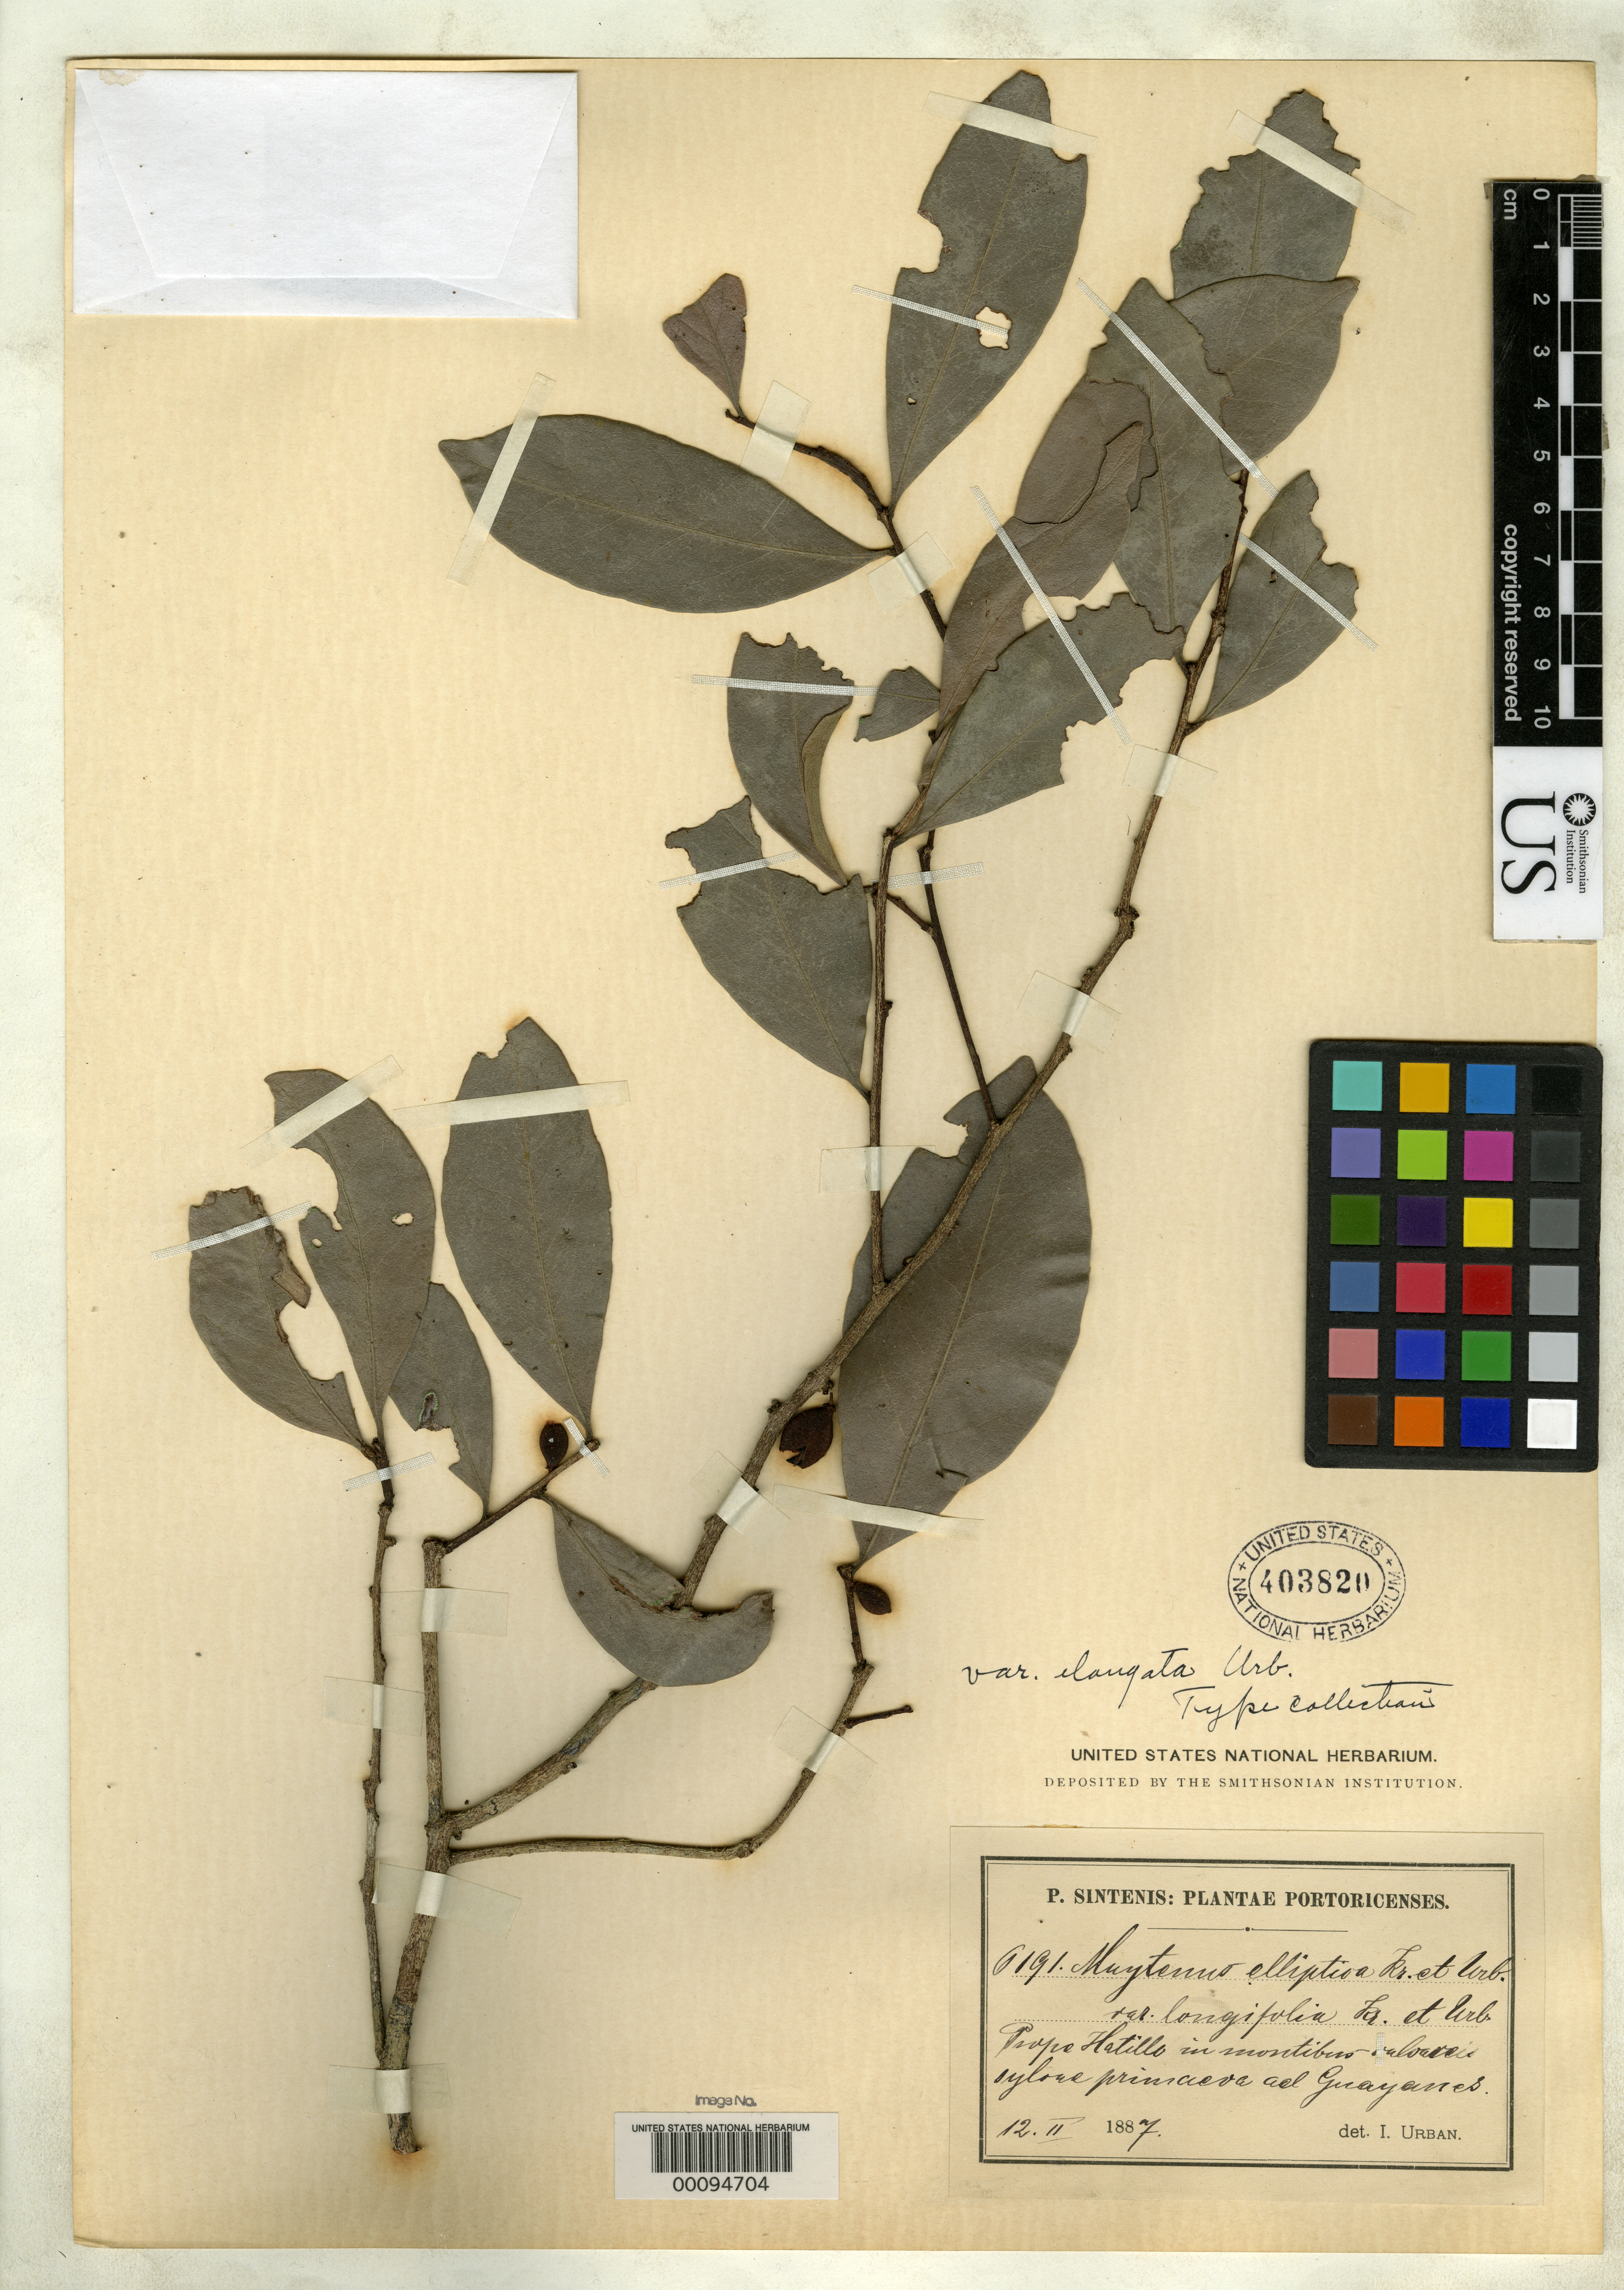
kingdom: Plantae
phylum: Tracheophyta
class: Magnoliopsida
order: Celastrales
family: Celastraceae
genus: Maytenus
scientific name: Maytenus elliptica var. elongata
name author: Urb.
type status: Isotype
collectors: P. Sintenis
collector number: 6191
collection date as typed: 12 Feb 1887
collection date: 1887-02-12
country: Puerto Rico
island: Greater Antilles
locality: Near Hatillo.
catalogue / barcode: US 403820